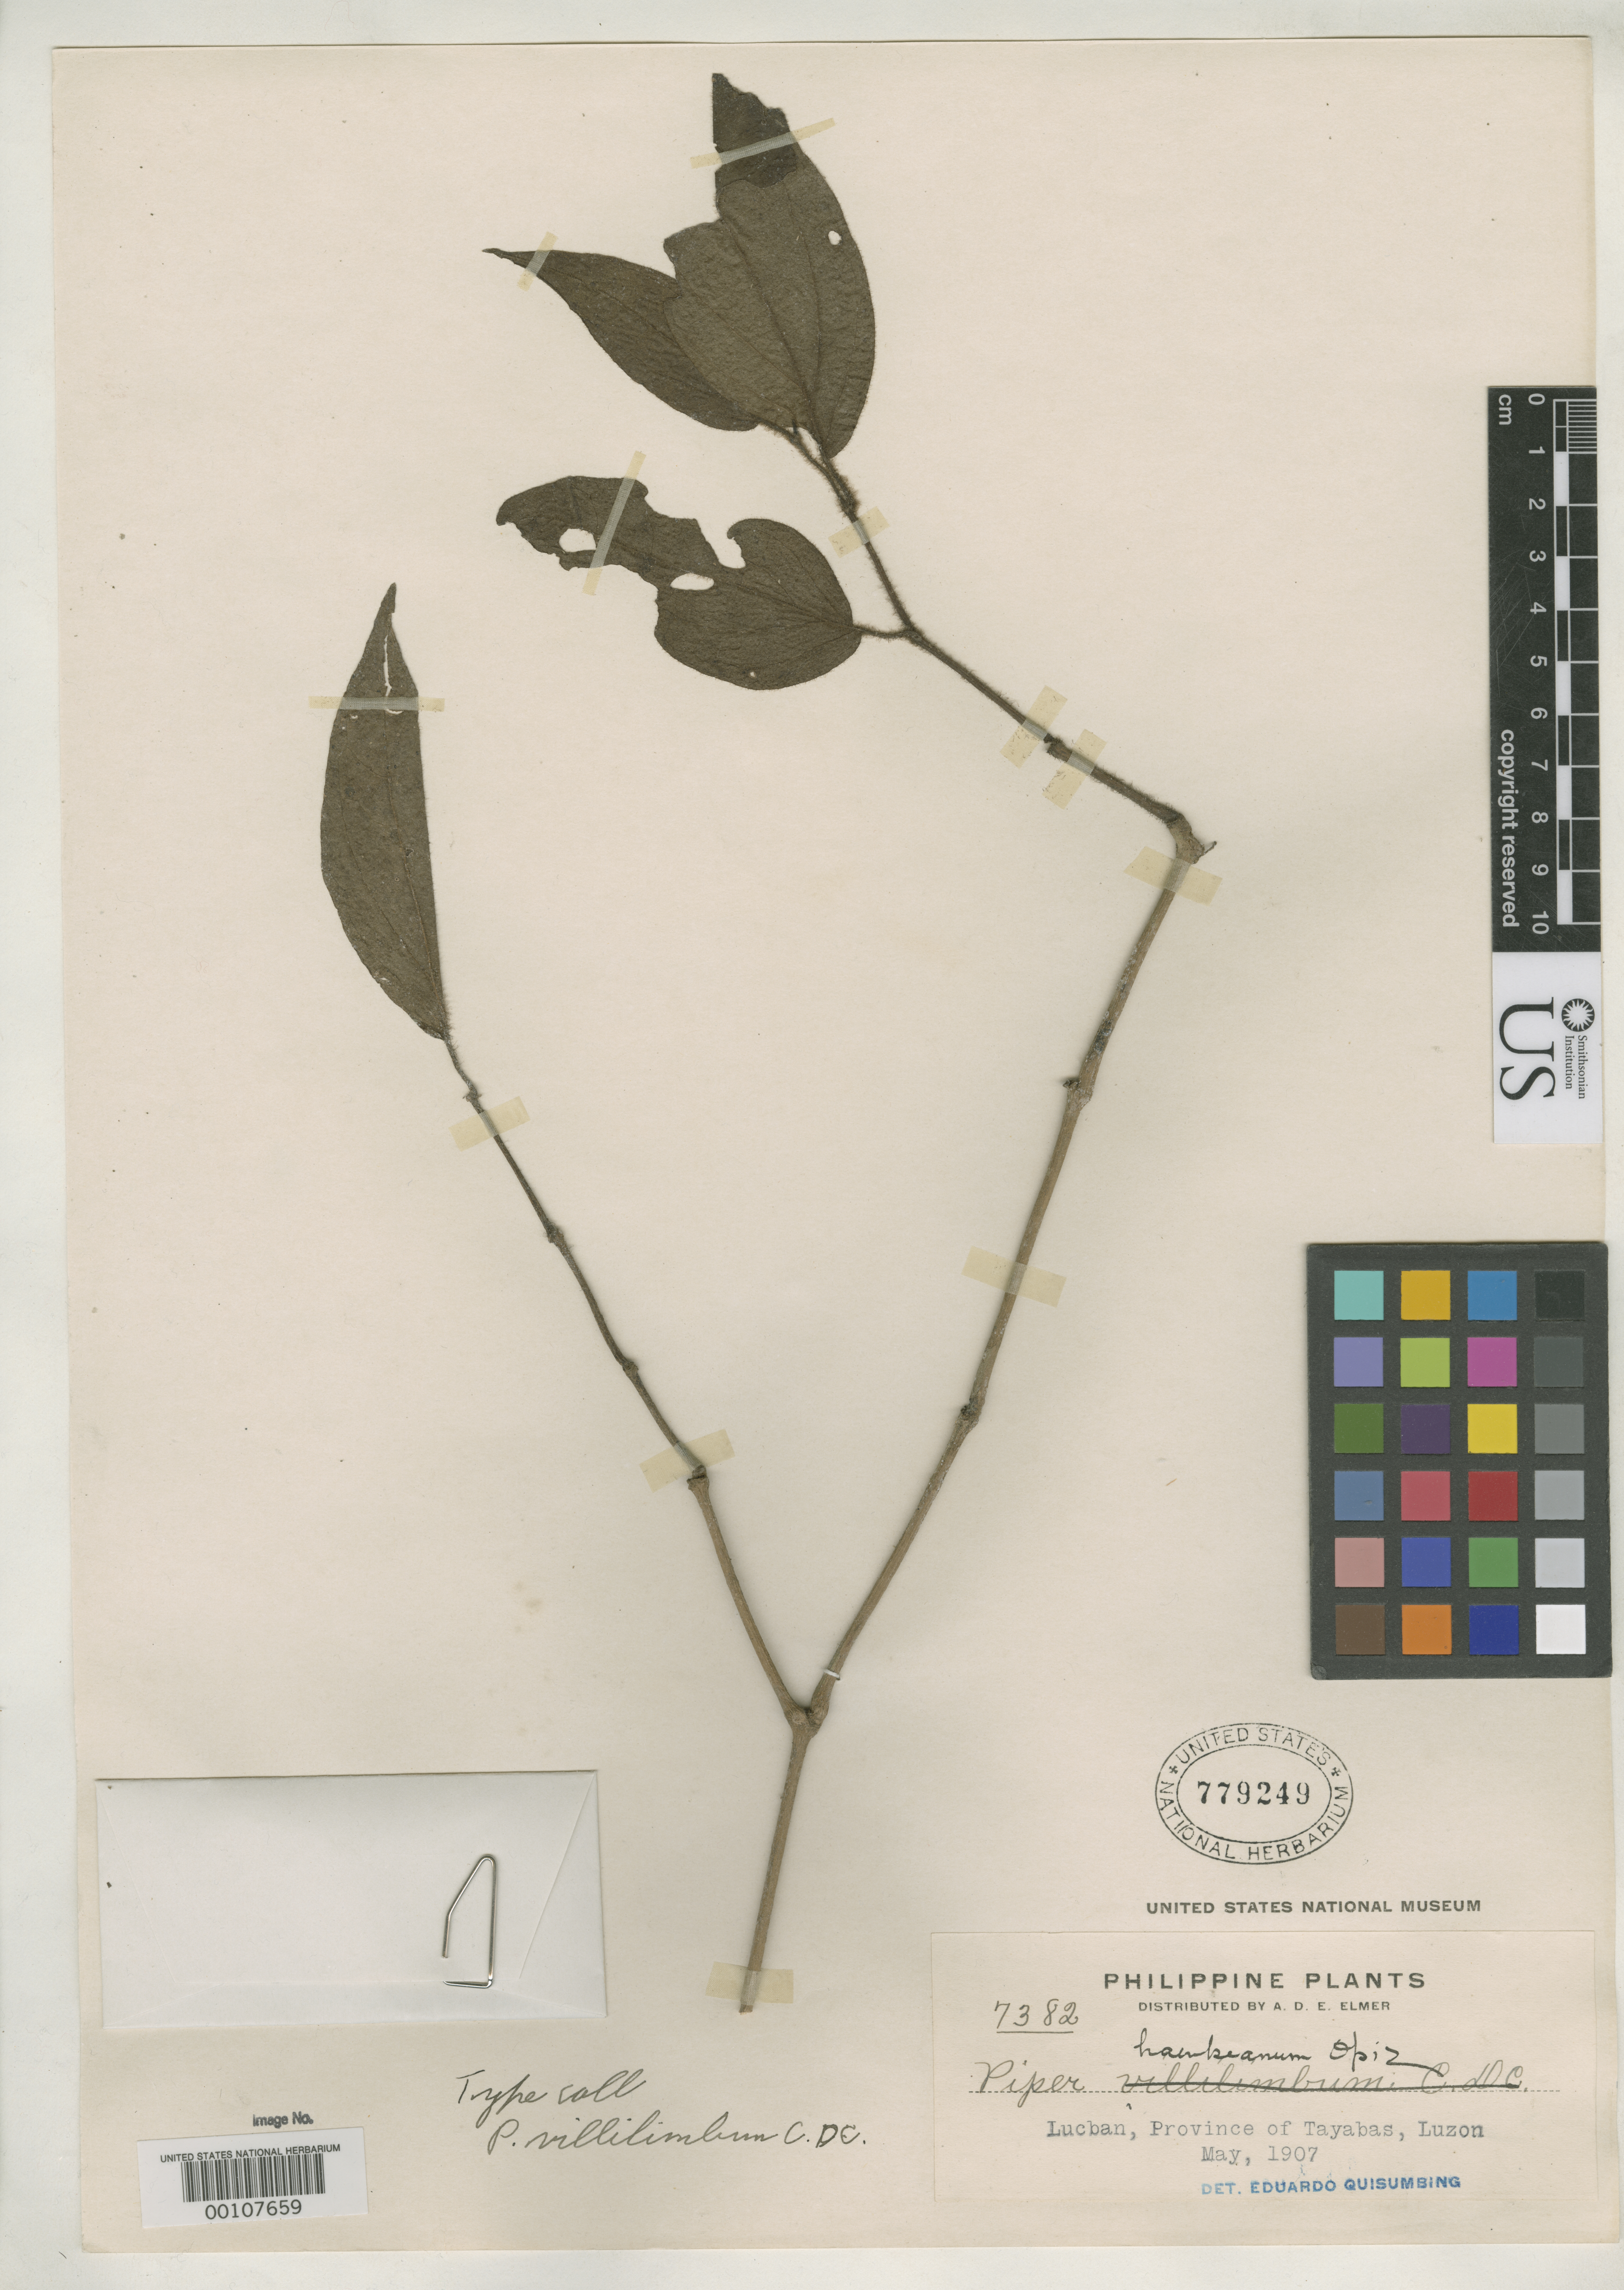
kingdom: Plantae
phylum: Tracheophyta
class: Magnoliopsida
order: Piperales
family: Piperaceae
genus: Piper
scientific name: Piper villilimbum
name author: C. DC.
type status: Isosyntype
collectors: A. D. E. Elmer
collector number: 7382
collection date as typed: May 1907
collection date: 1907-05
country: Philippines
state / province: Calabarzon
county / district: Quezon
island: Luzon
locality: Lucban, Tayabas Mun.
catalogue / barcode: US 779249